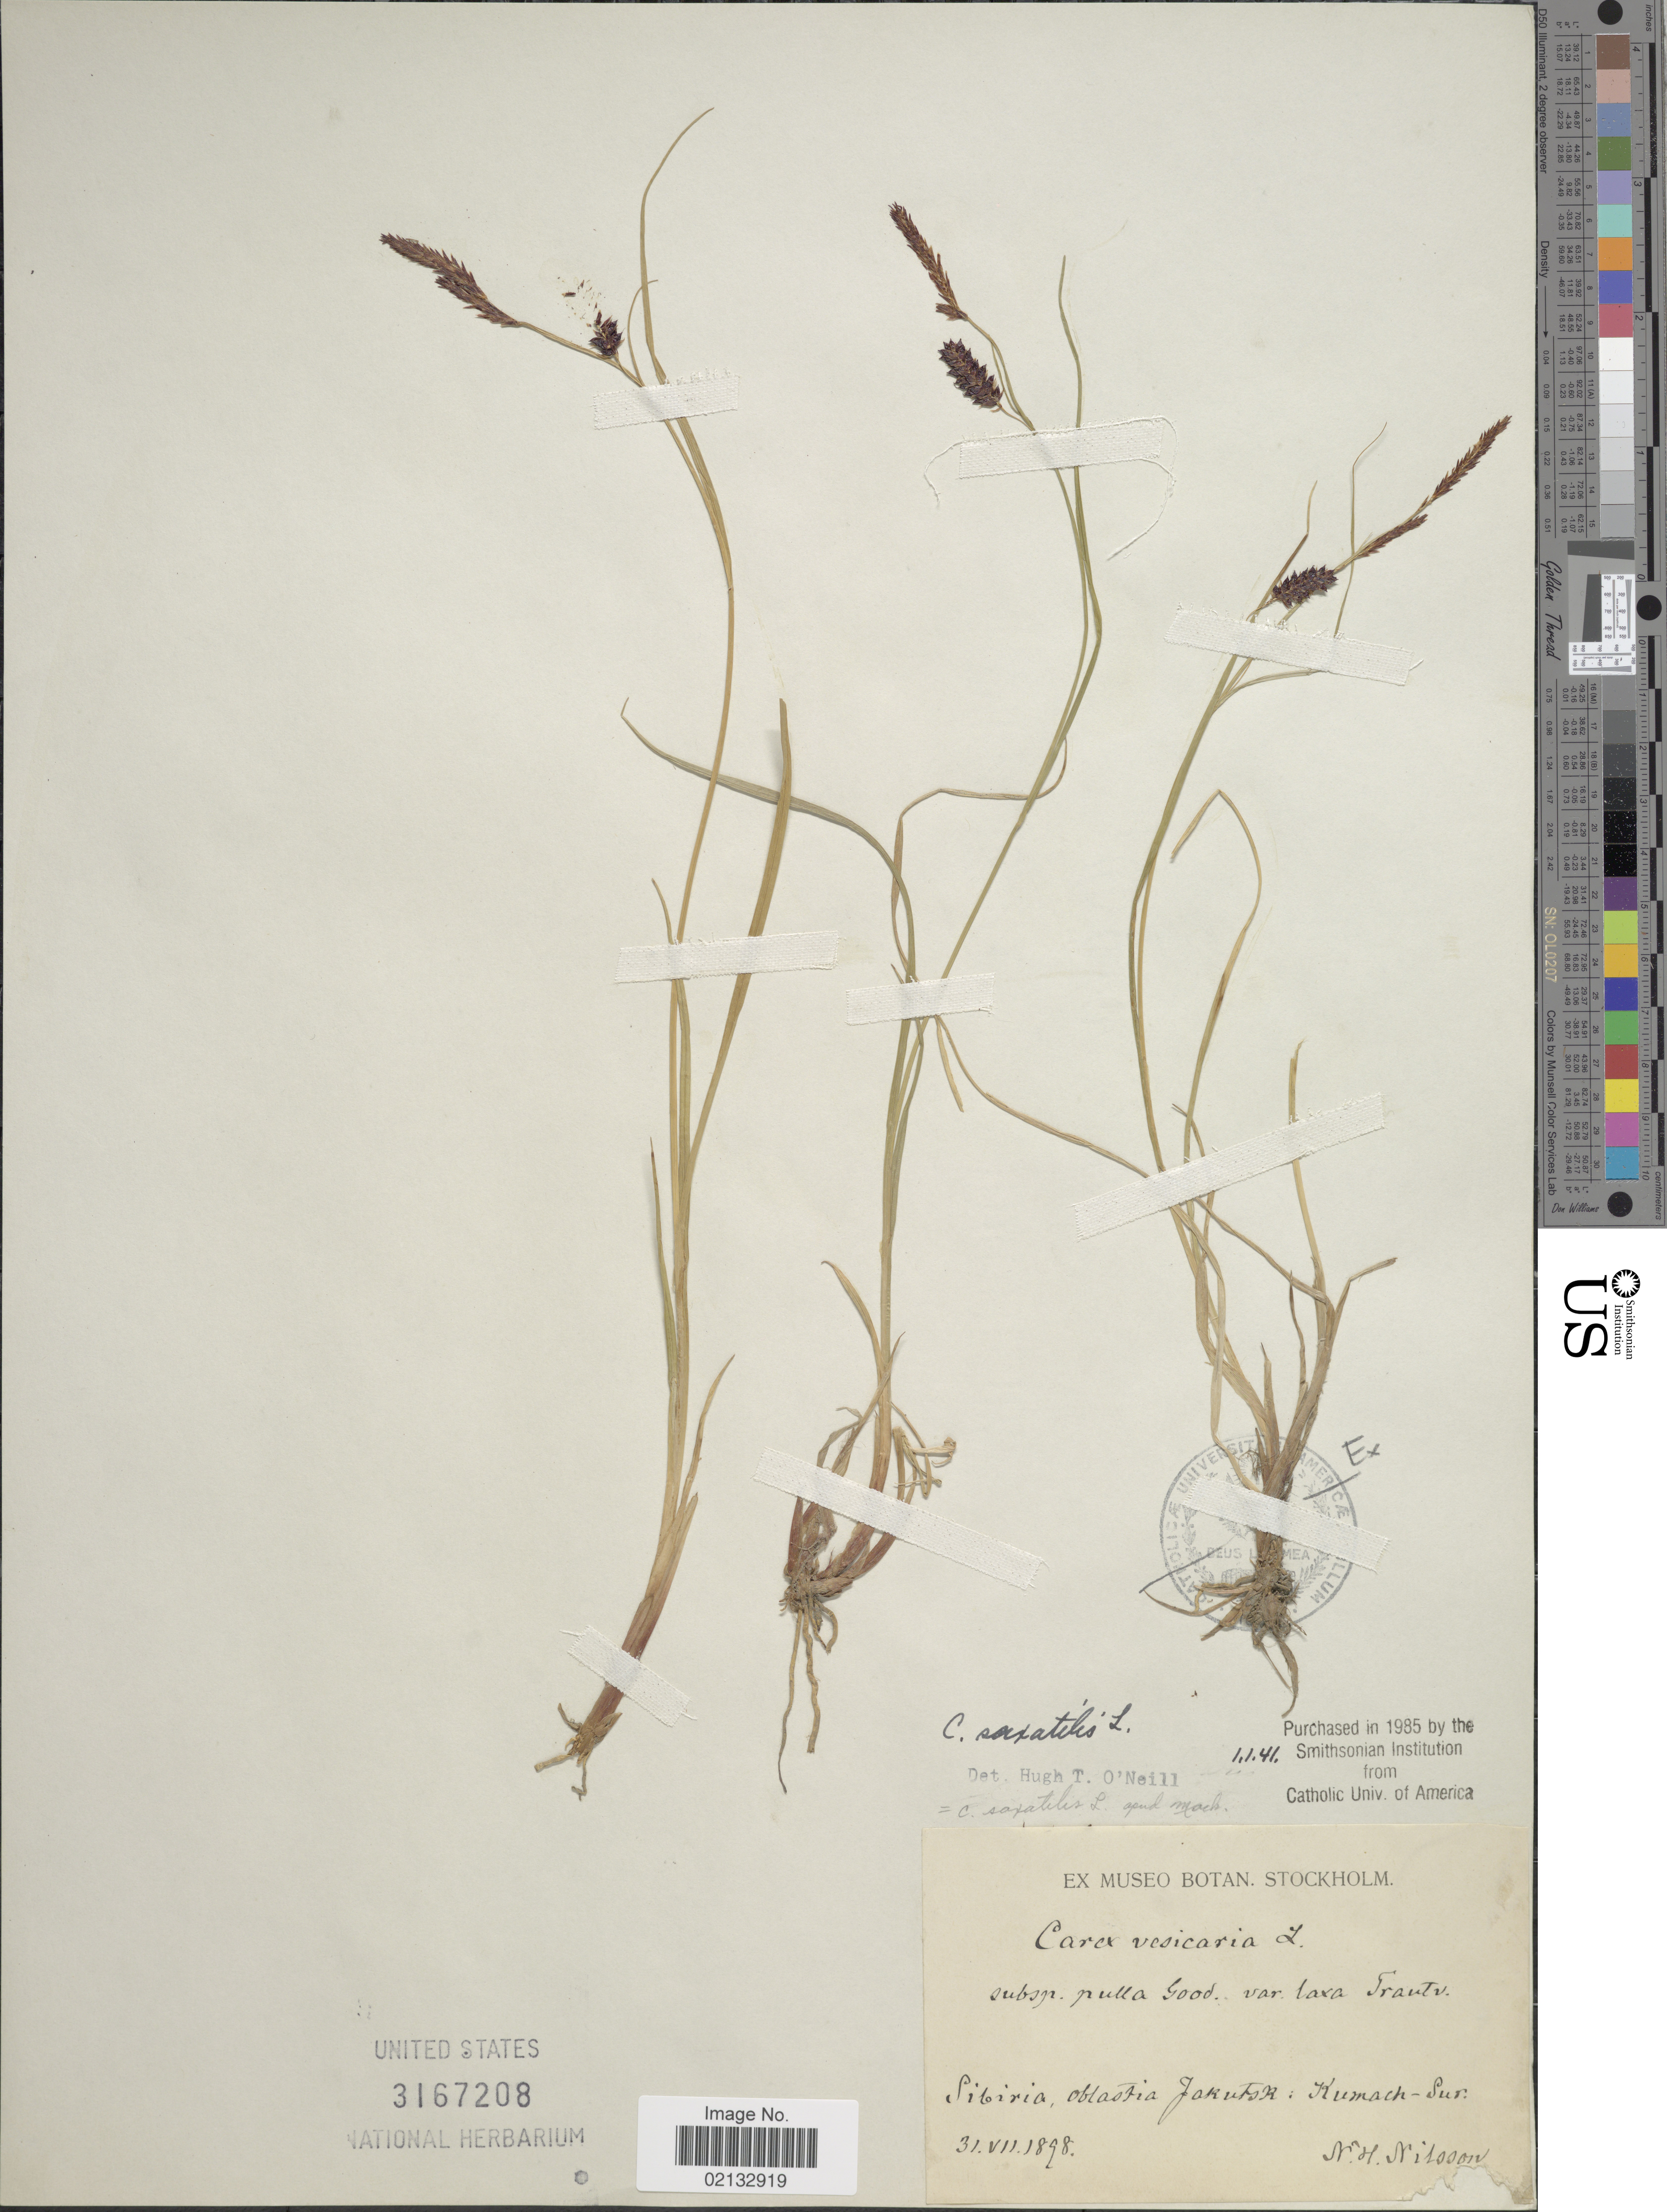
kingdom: Plantae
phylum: Tracheophyta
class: Liliopsida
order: Poales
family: Cyperaceae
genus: Carex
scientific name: Carex saxatilis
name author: L.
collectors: N. H. Nilsson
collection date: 1898-07-31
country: Russian Federation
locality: Sibiria, oblastia Jakutsk: Kumach-Sur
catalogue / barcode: US 3167208